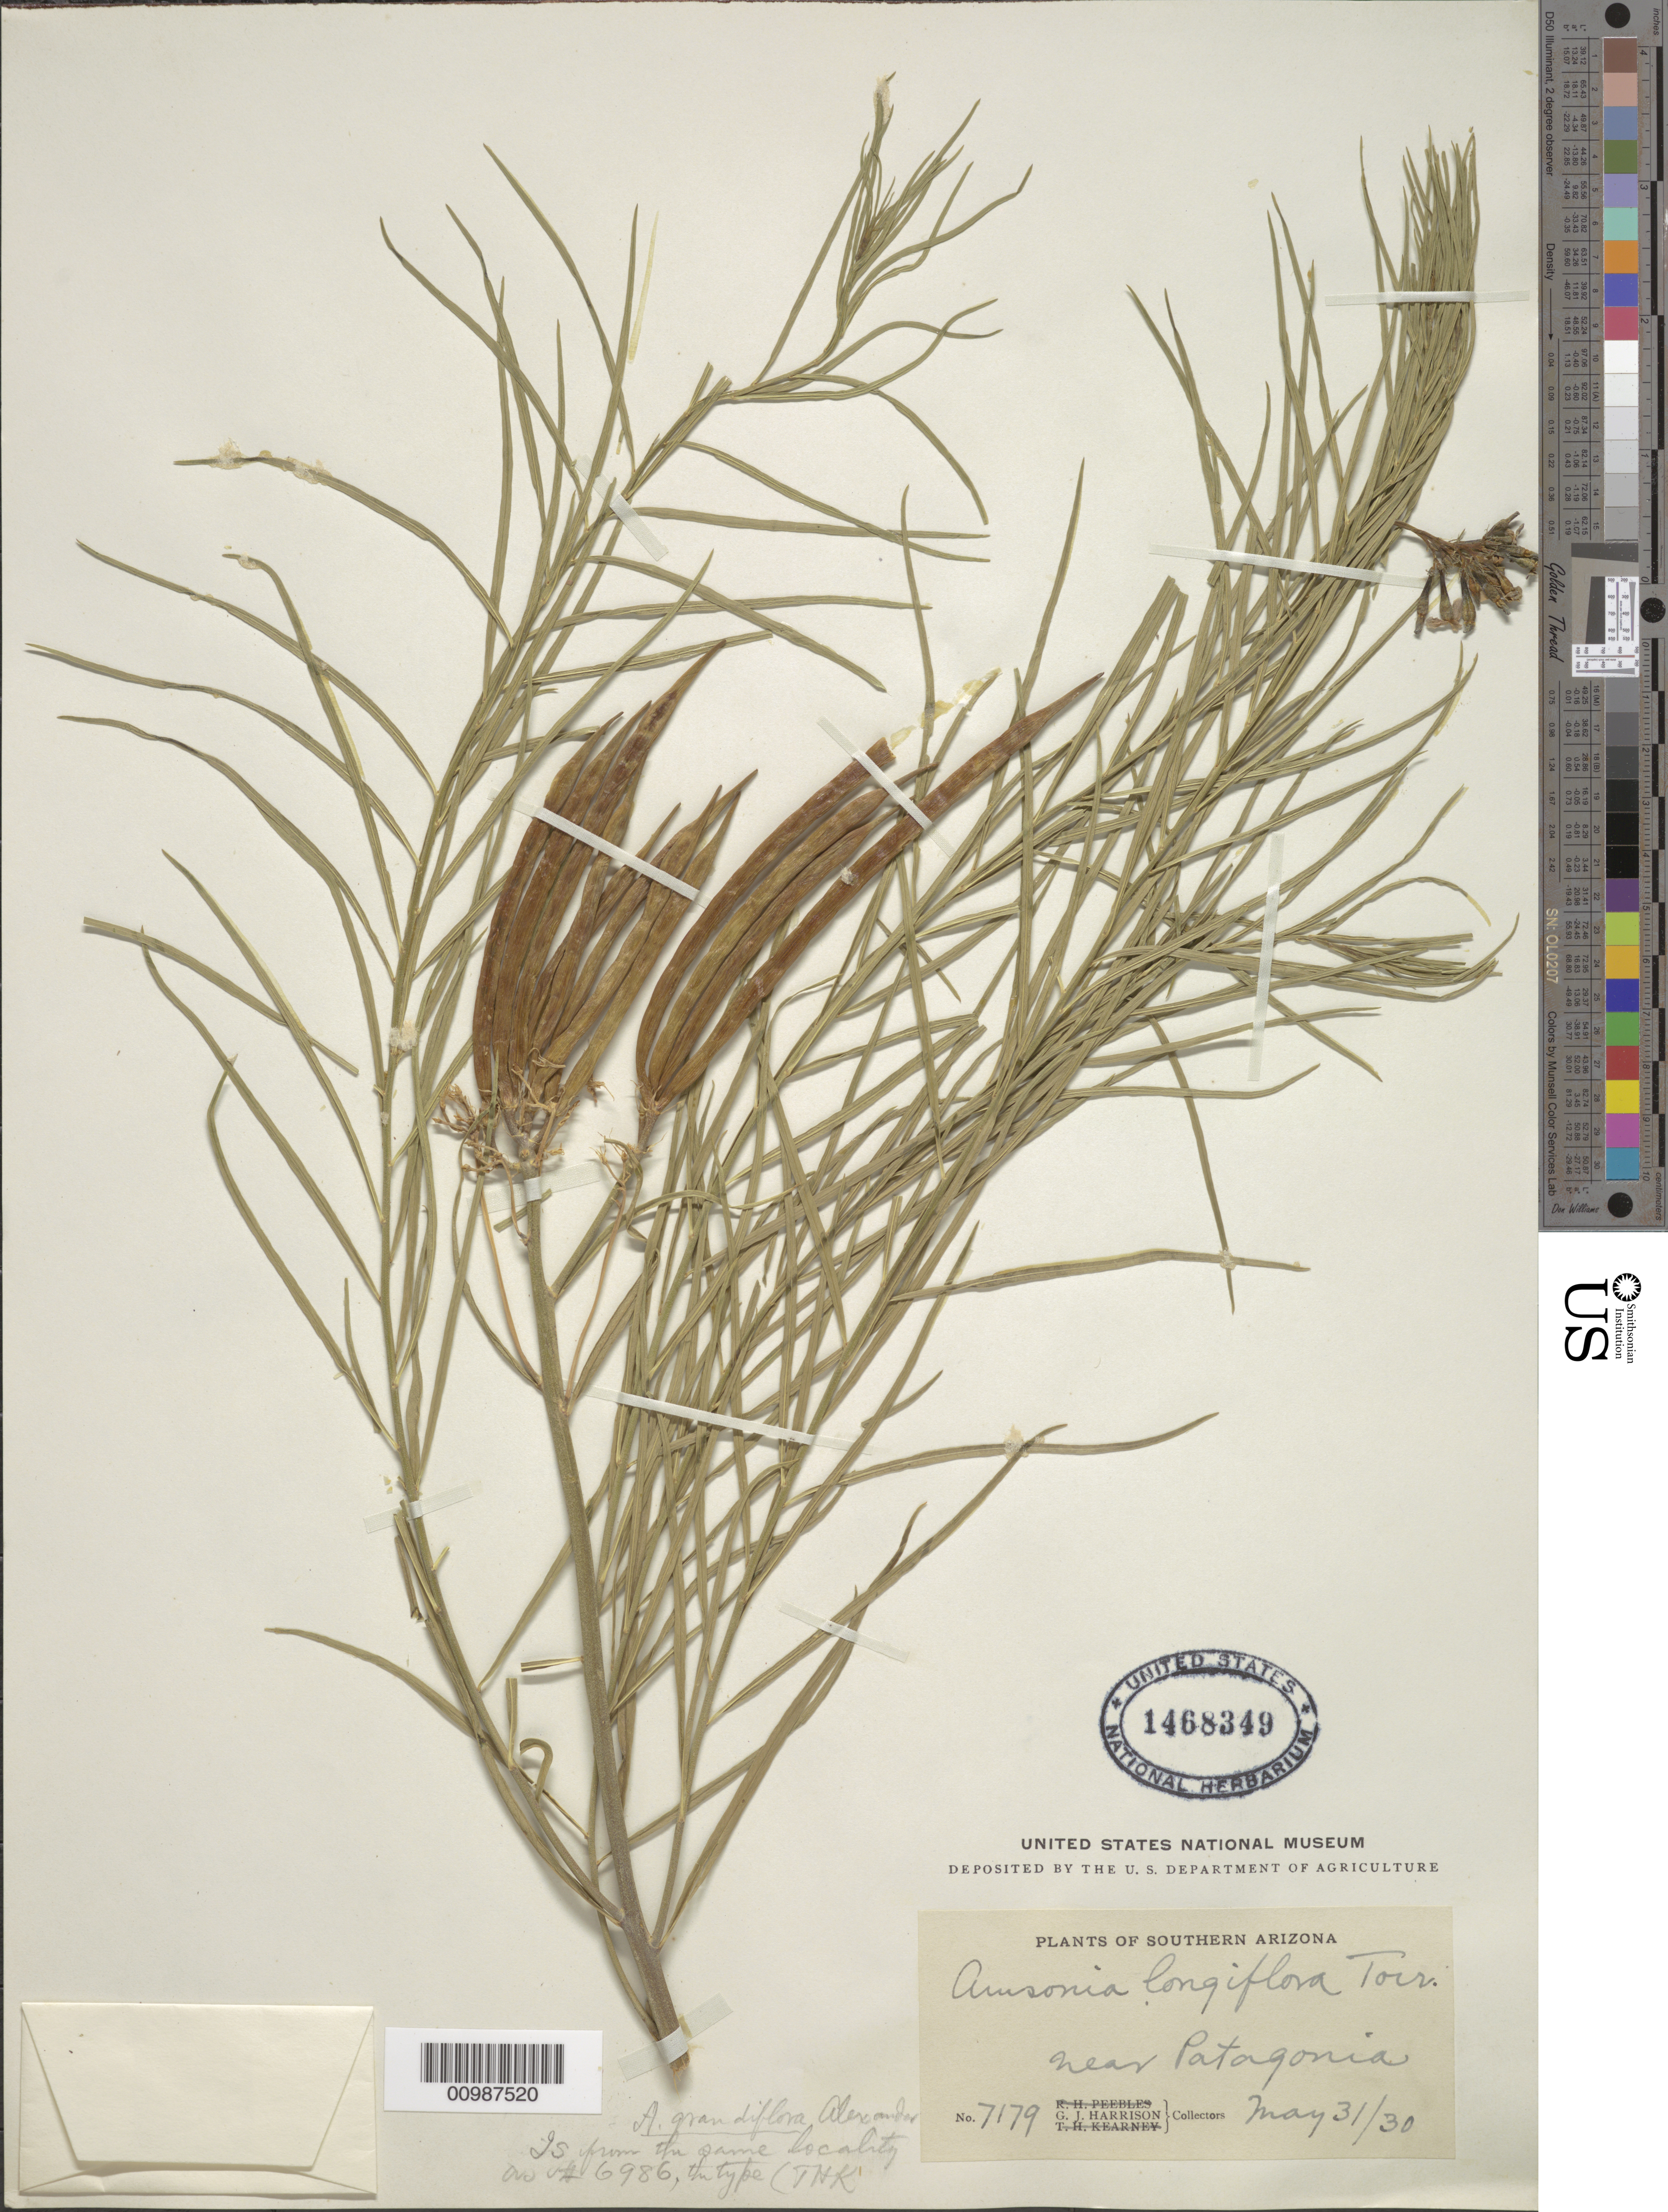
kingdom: Plantae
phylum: Tracheophyta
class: Magnoliopsida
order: Gentianales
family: Apocynaceae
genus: Amsonia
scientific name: Amsonia grandiflora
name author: Alexander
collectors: G. J. Harrison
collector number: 7179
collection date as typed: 30 May 1930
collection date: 1930-05-30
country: United States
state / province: Arizona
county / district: Santa Cruz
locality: near Patagonia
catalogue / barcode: US 1468349